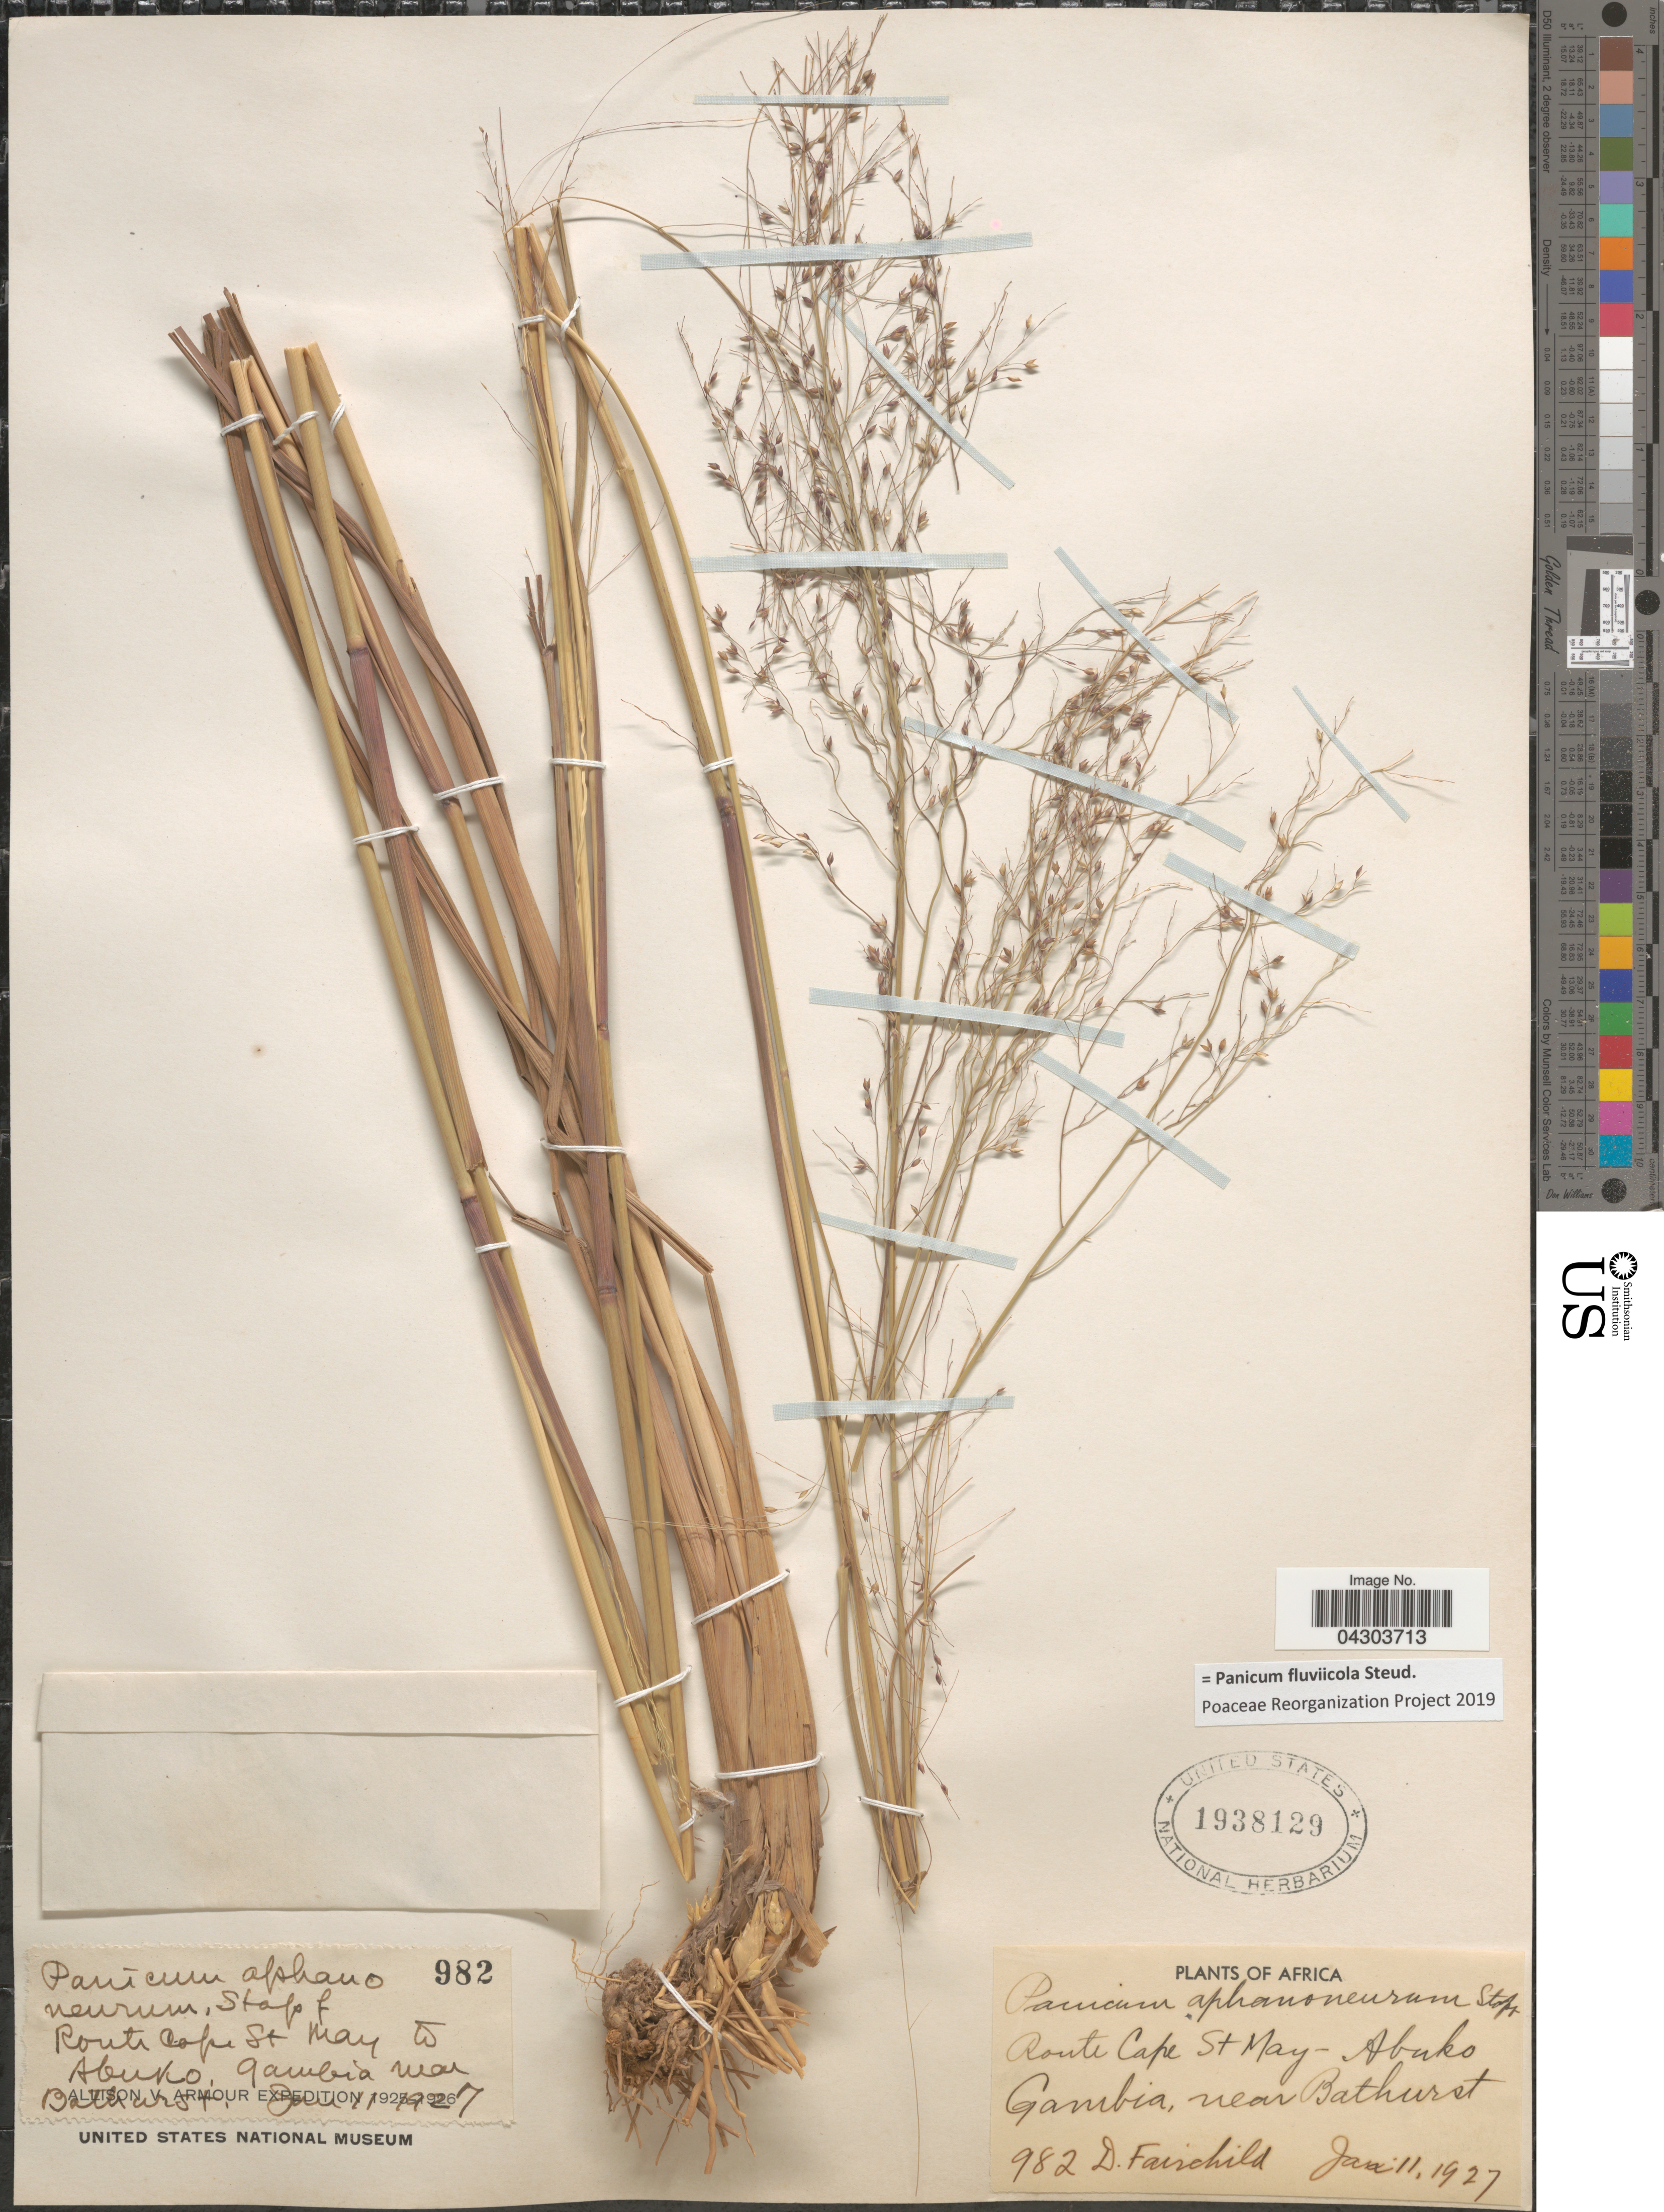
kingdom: Plantae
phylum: Tracheophyta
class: Liliopsida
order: Poales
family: Poaceae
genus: Panicum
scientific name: Panicum fluviicola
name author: Steud.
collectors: D. Fairchild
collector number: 982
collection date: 1927-01-11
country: Gambia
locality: Route Cape St May-Abuko, near Bathurst.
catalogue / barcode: US 1938129